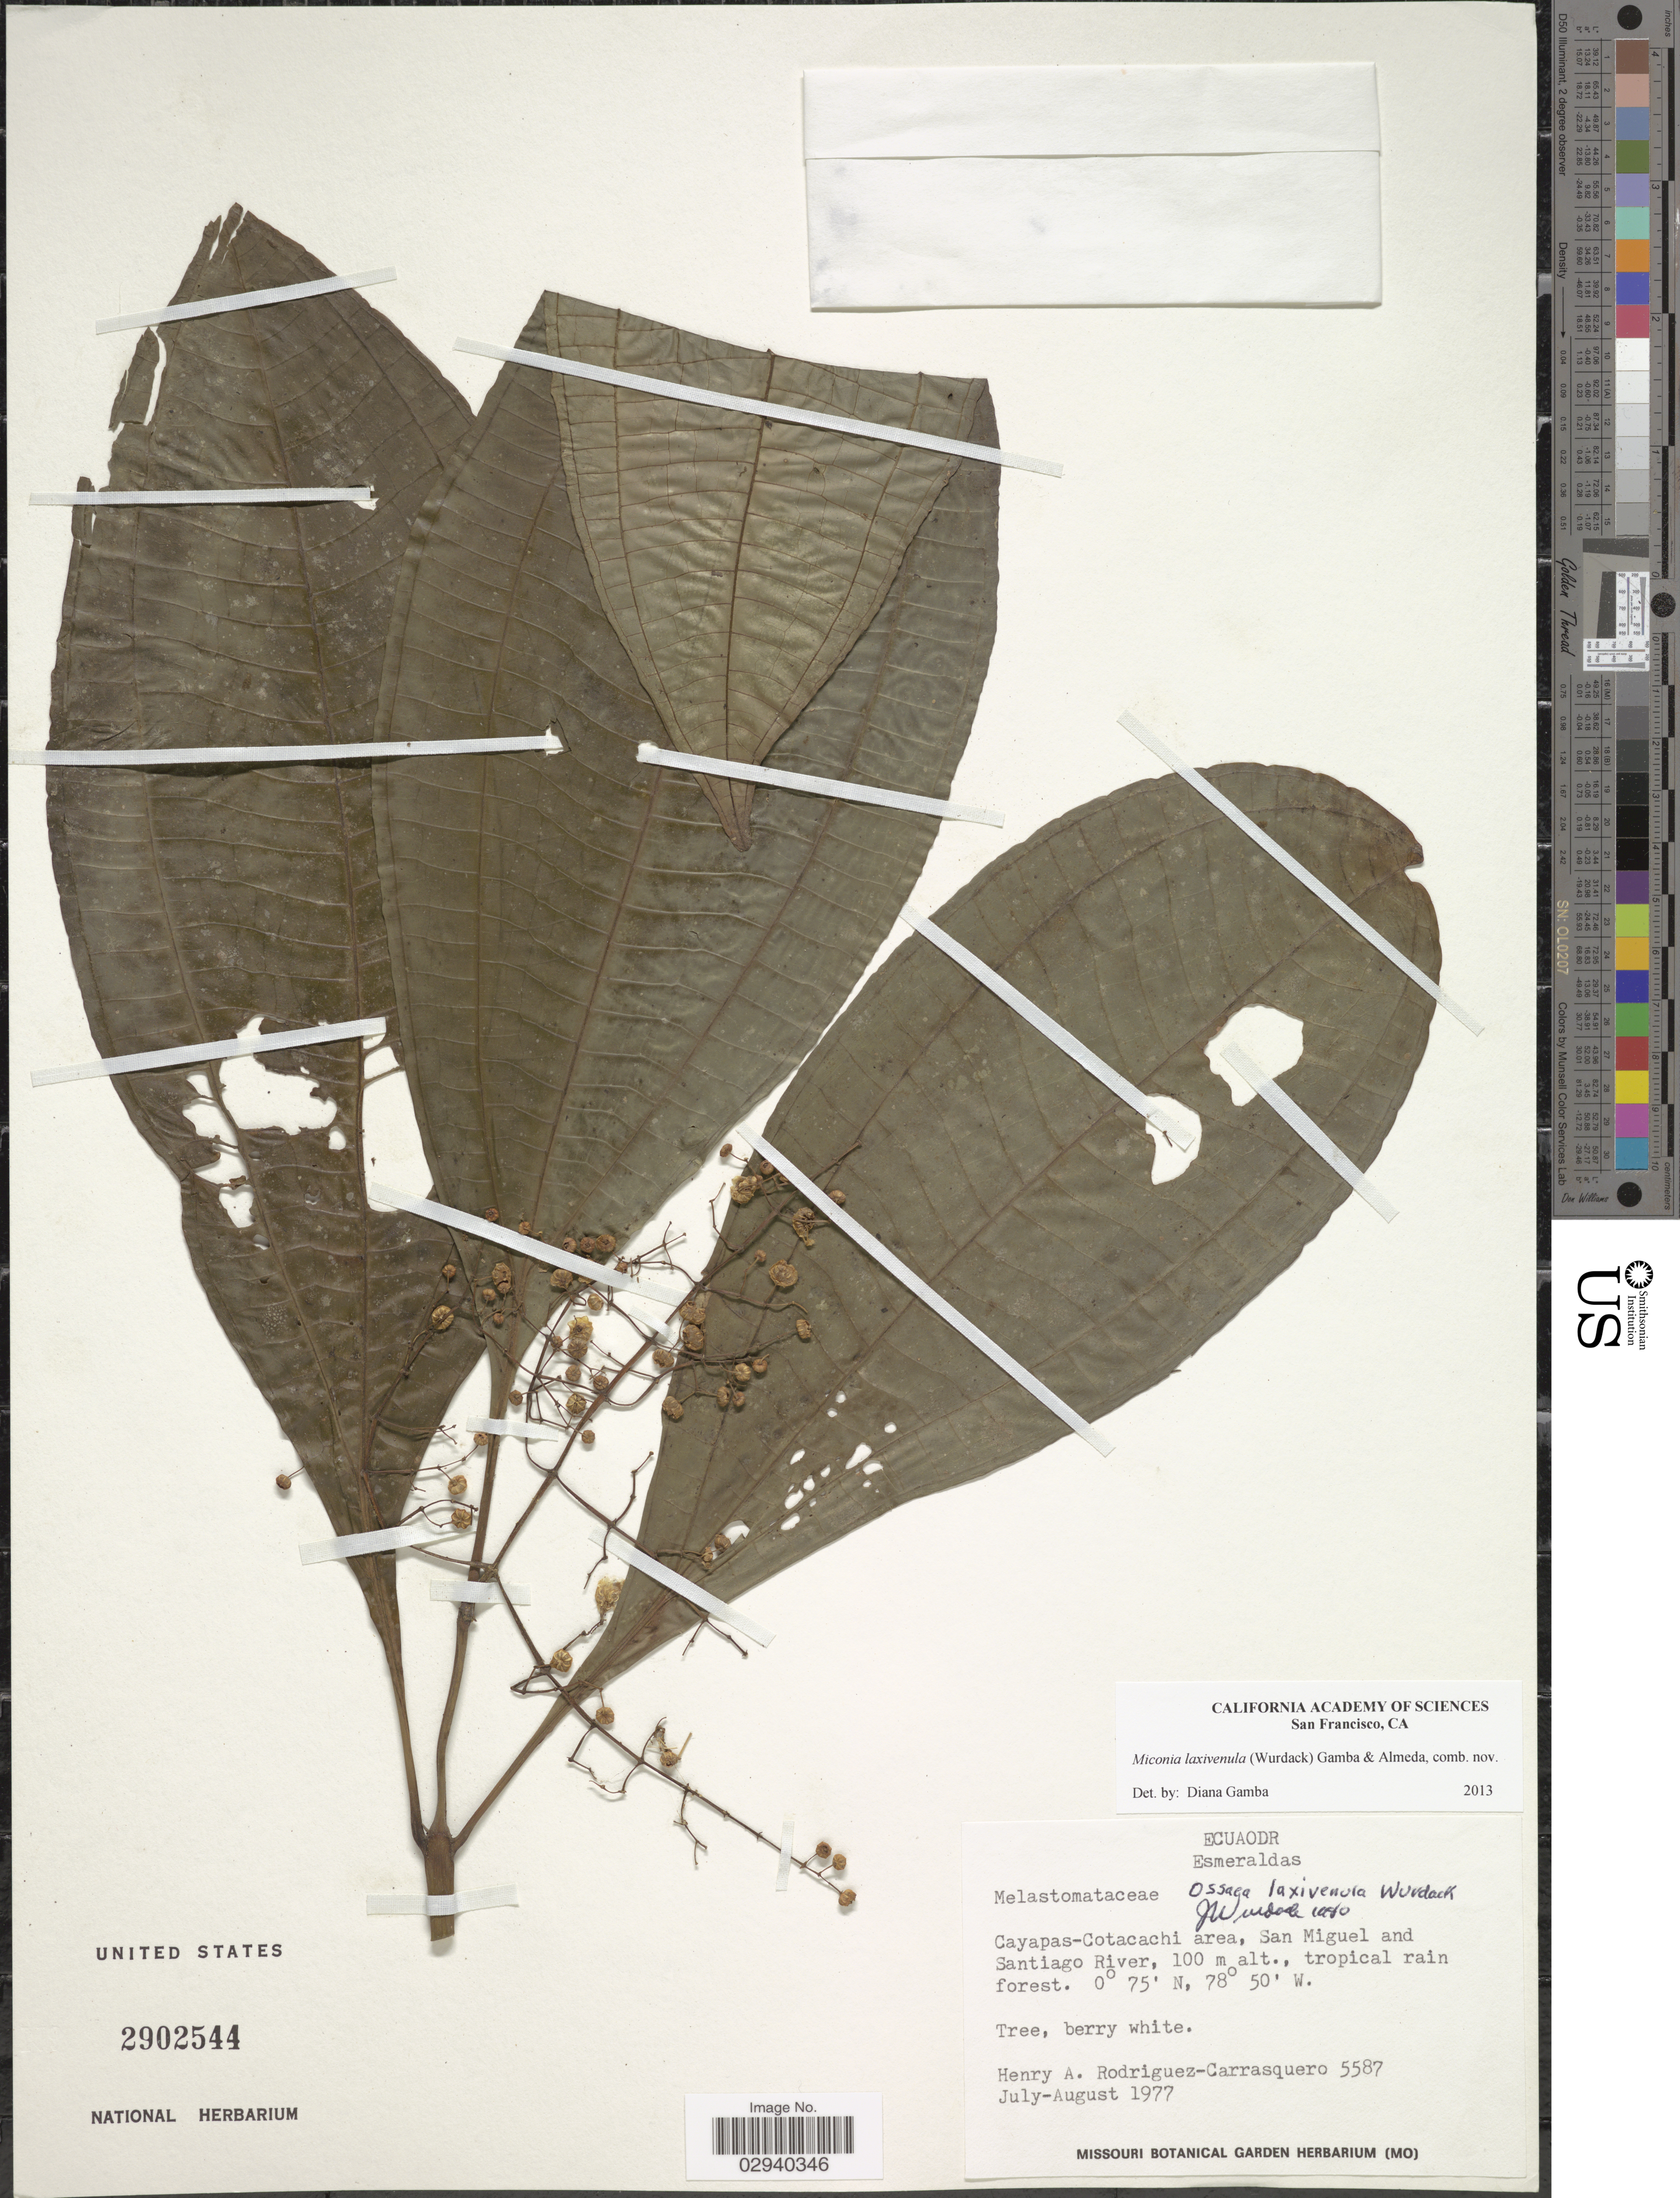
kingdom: Plantae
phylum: Tracheophyta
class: Magnoliopsida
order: Myrtales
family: Melastomataceae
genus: Miconia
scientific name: Miconia laxivenula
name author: (Wurdack) Gamba & Almeda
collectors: H. Rodriguez-Carrasquero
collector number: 5587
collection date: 1977-07/1977-08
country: Ecuador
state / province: Esmeraldas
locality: Cayapas-Cotacachi area, San Miguel and Santiago River, tropical rain forest.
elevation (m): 100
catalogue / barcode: US 2902544